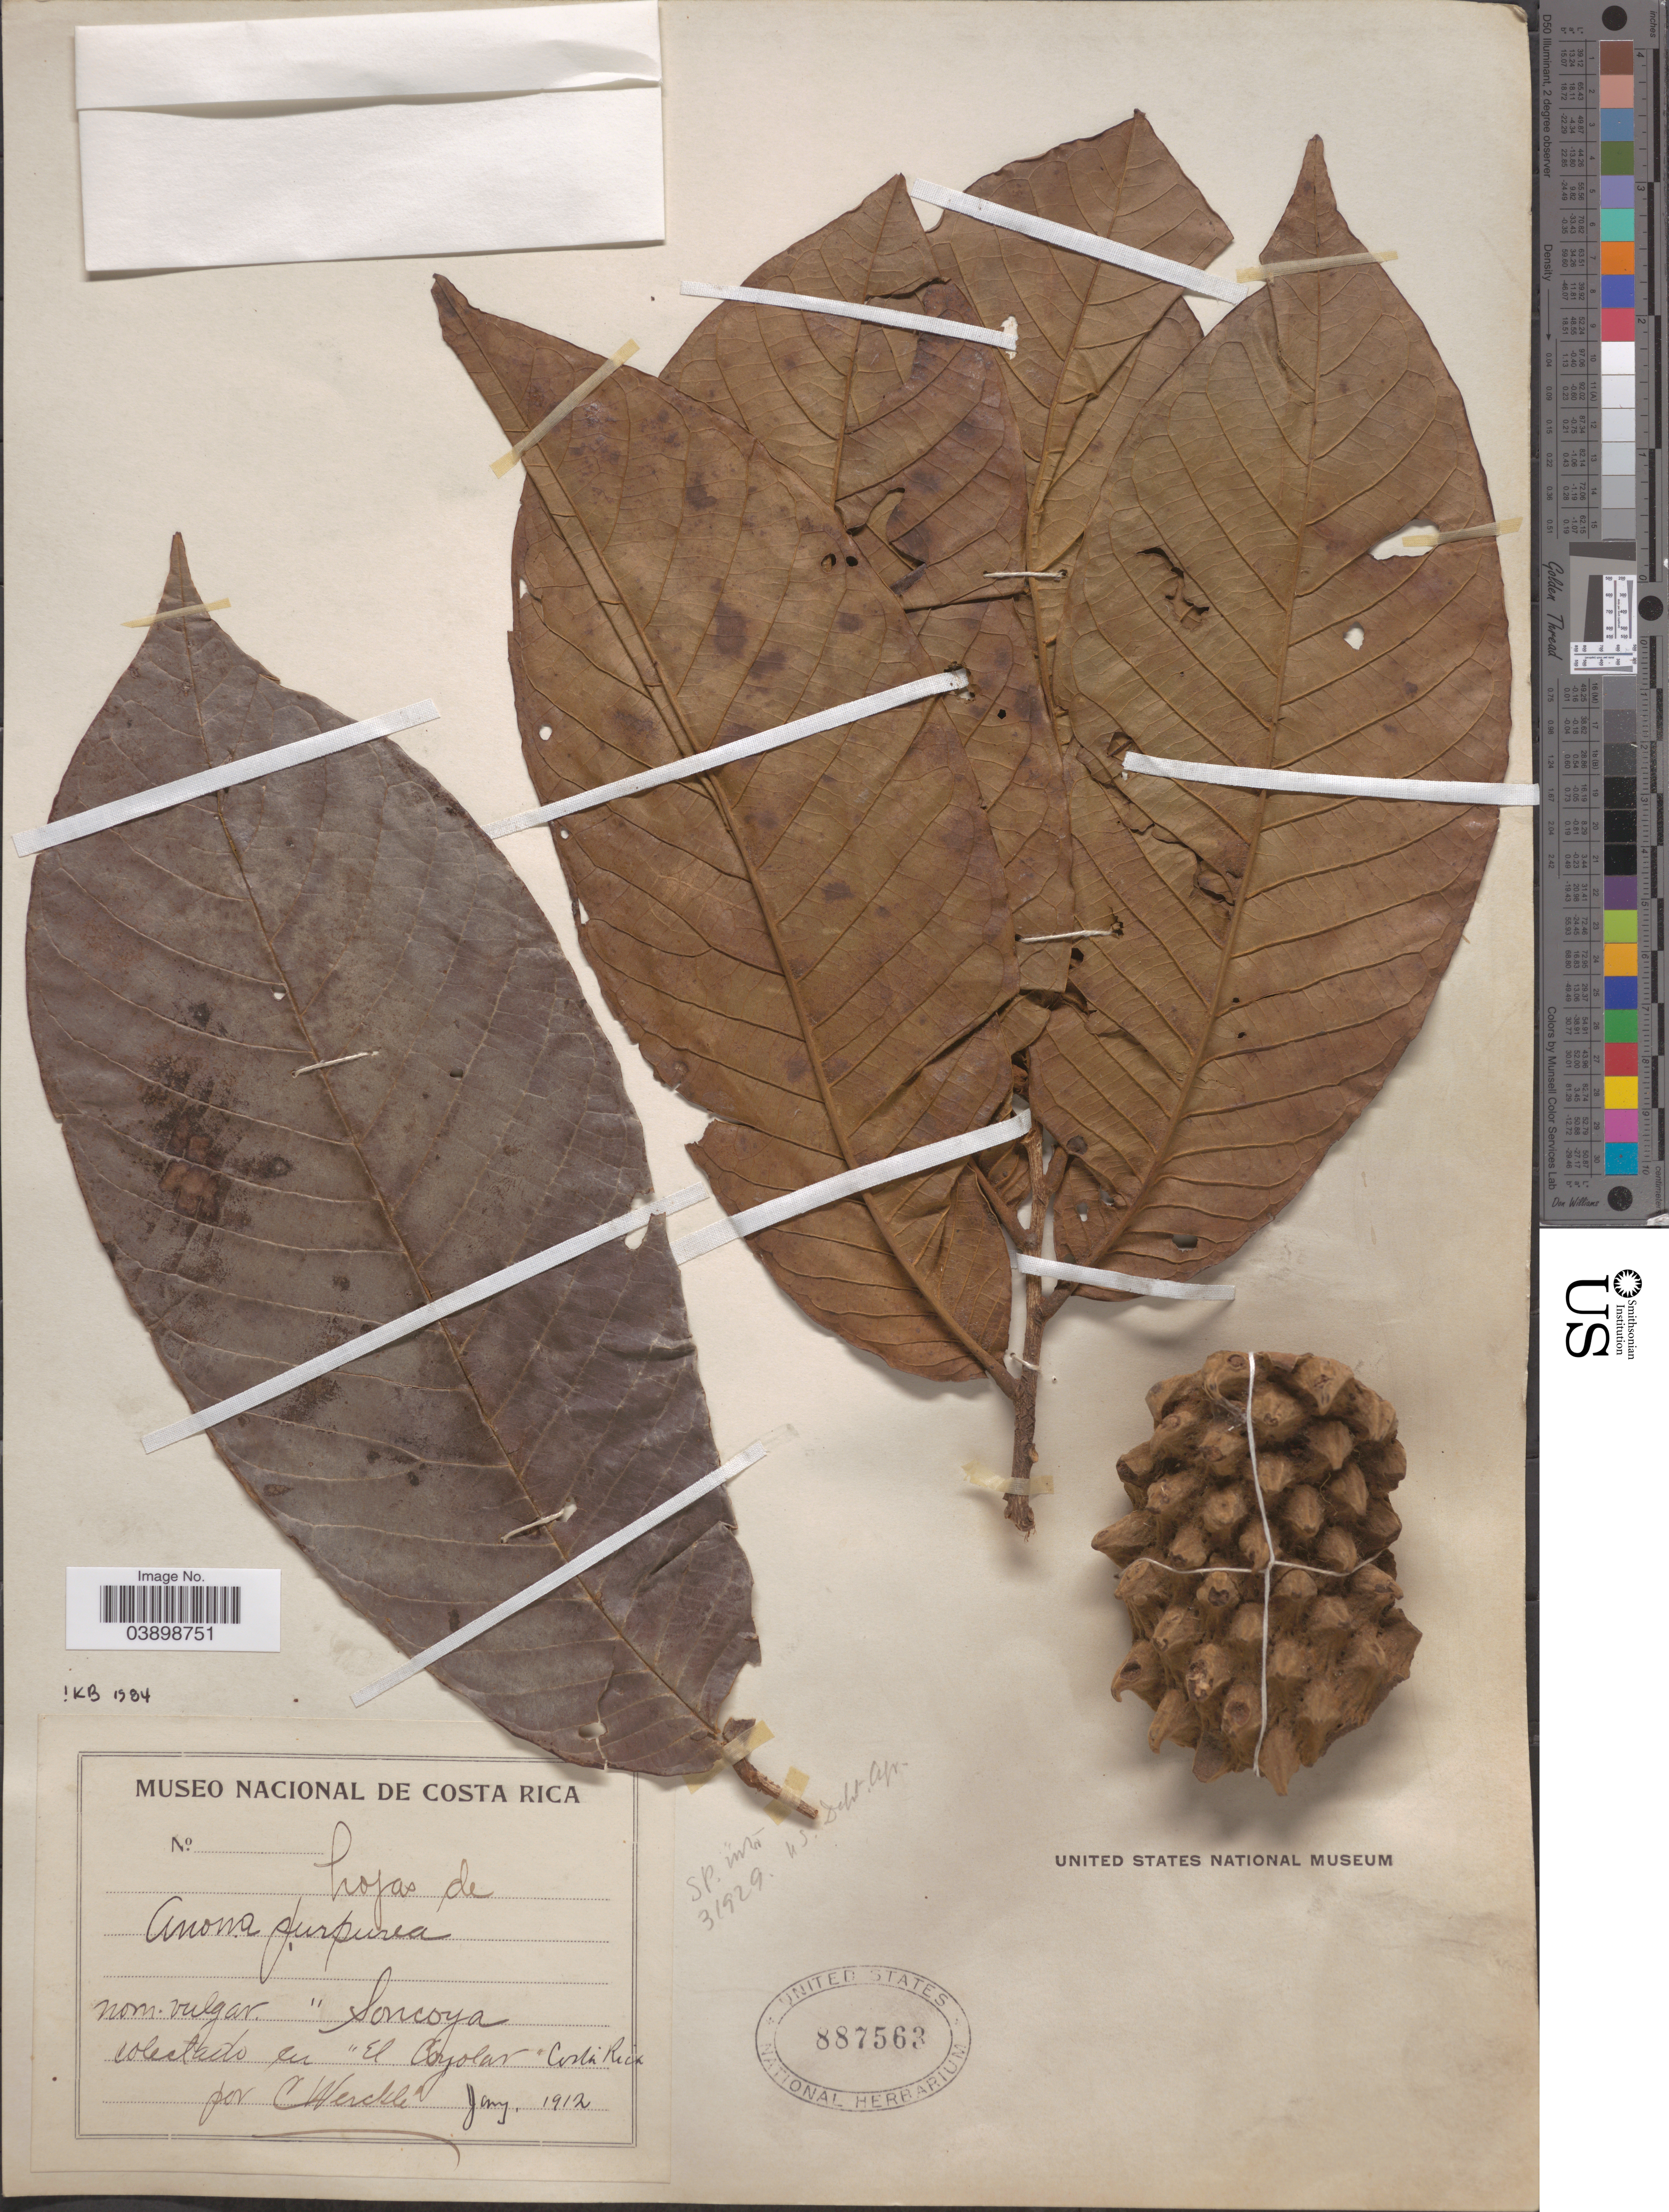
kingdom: Plantae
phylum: Tracheophyta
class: Magnoliopsida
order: Magnoliales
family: Annonaceae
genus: Annona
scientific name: Annona purpurea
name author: Moc. & Sessé ex Dunal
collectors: C. Wercklé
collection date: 1912-01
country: Costa Rica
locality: En "El Coyolar".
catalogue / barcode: US 887563